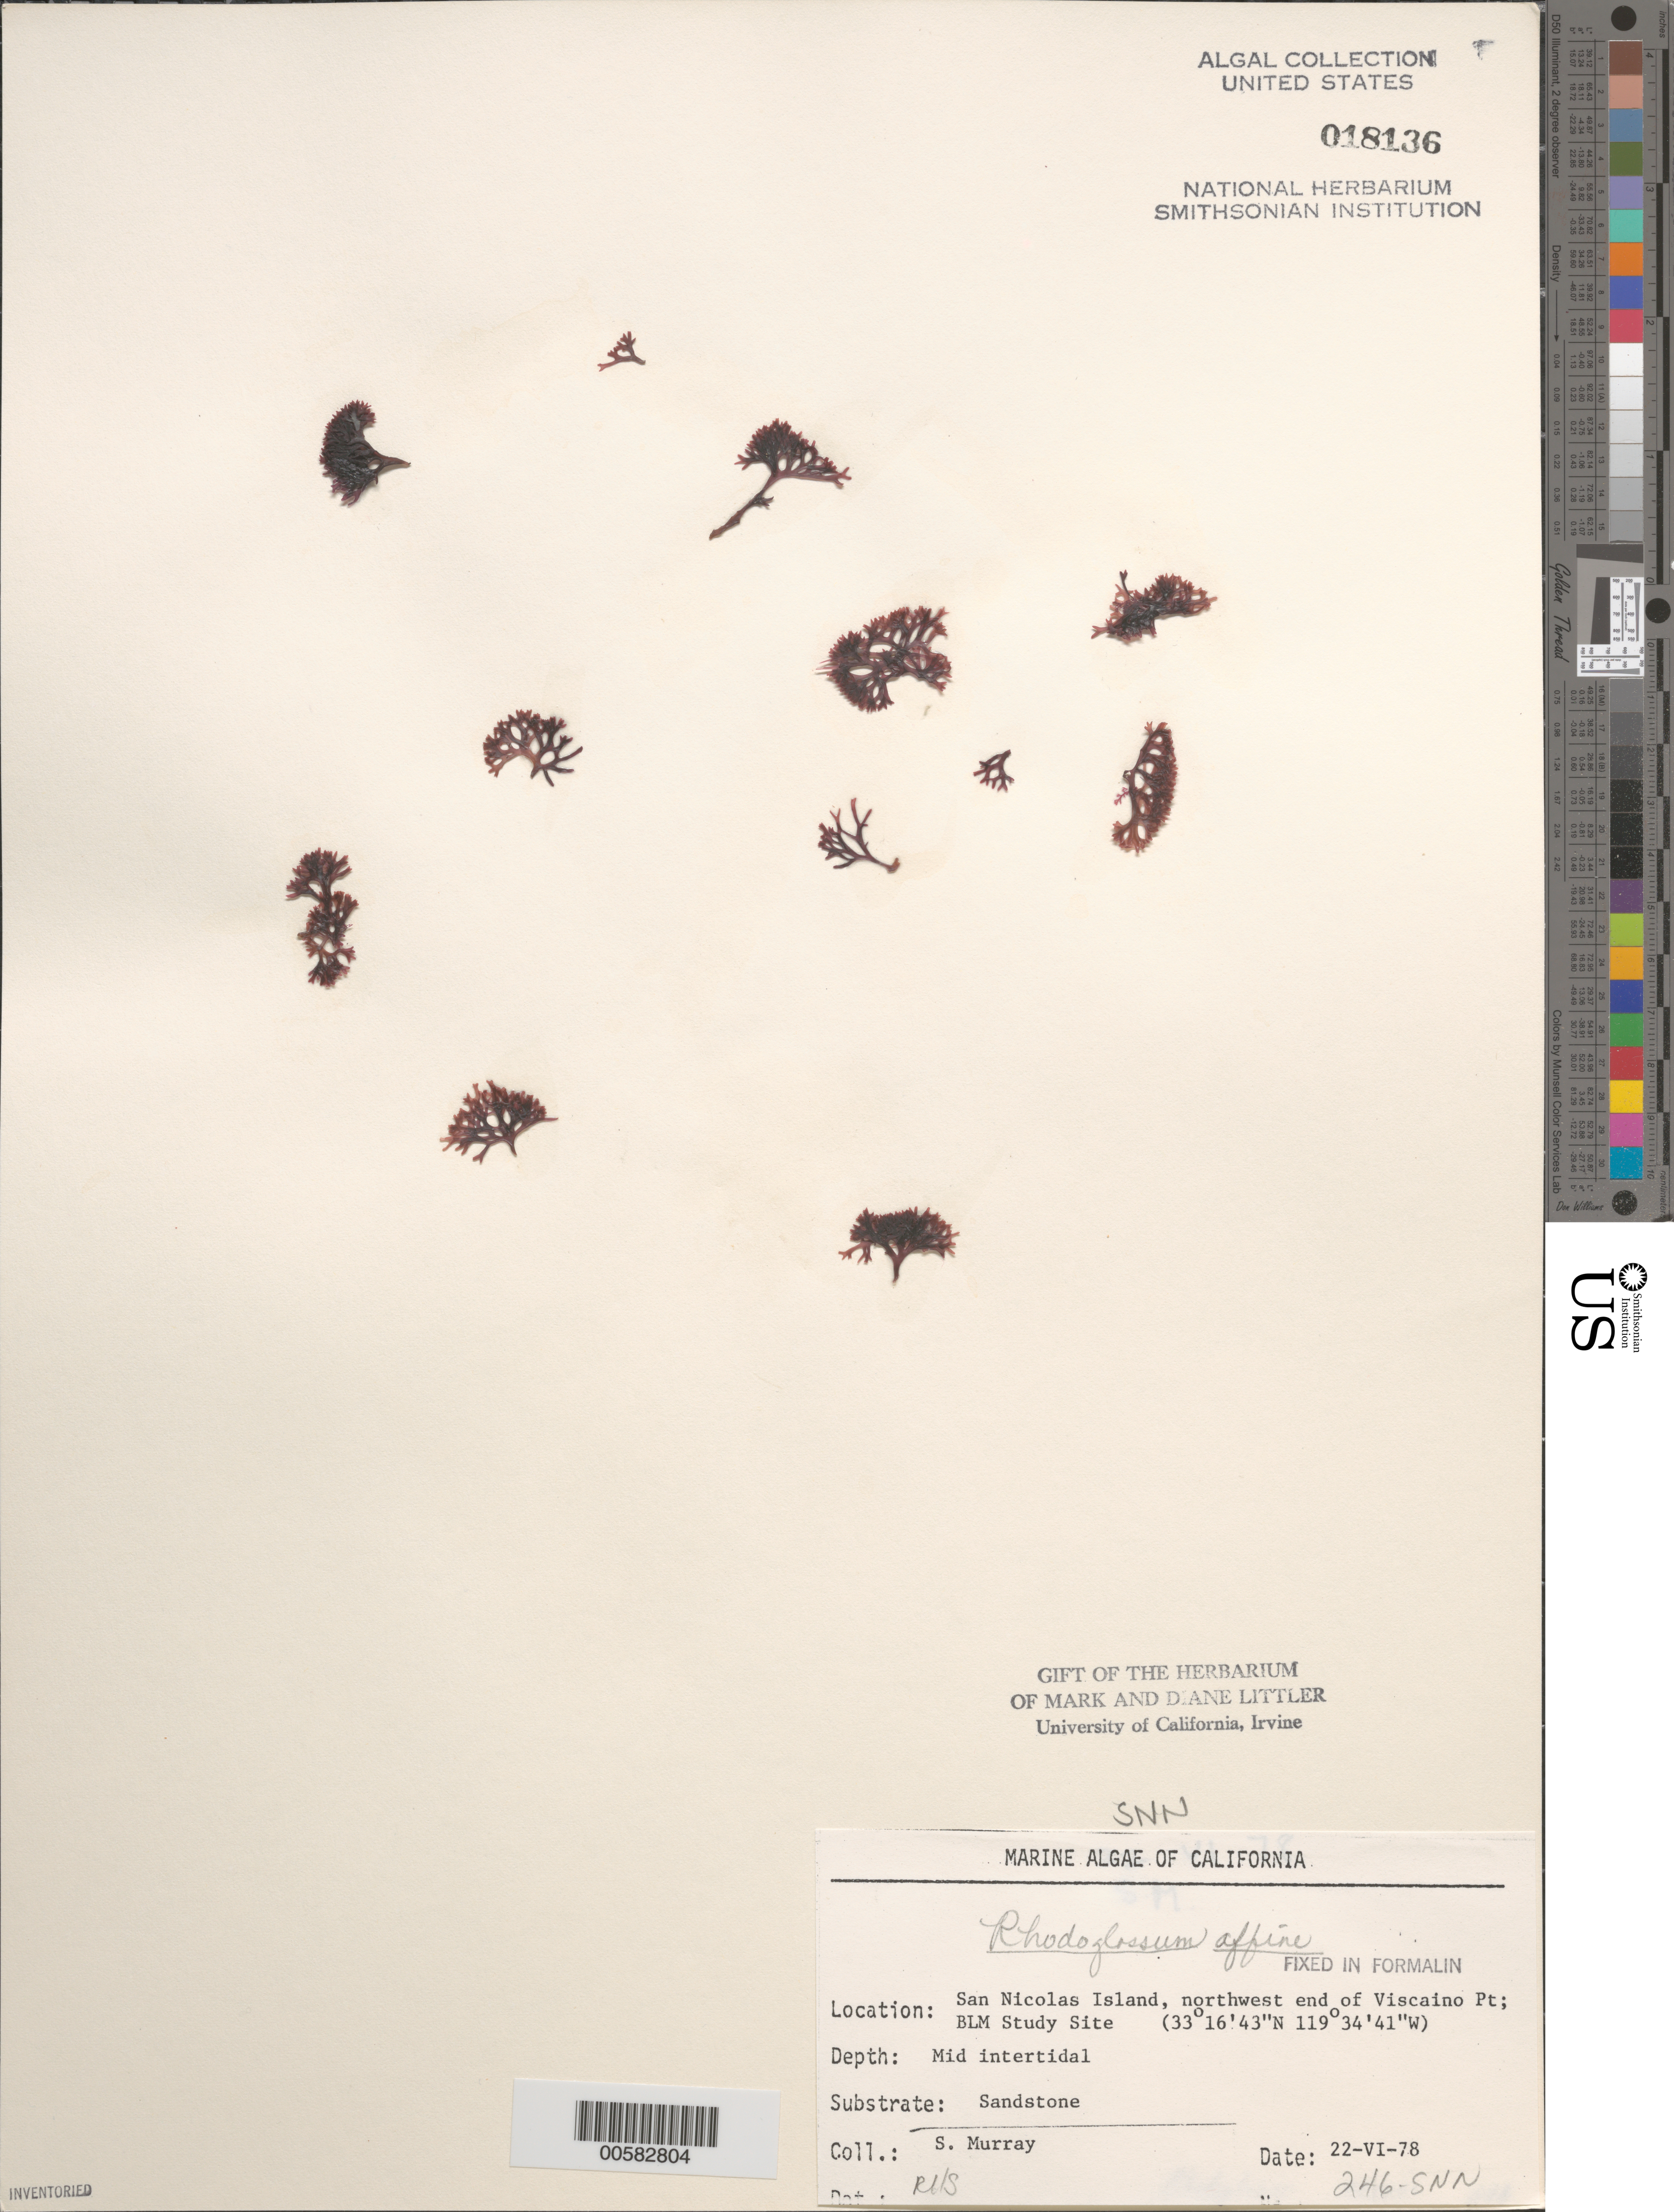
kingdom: Plantae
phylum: Rhodophyta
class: Florideophyceae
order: Gigartinales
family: Gigartinaceae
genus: Mazzaella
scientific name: Mazzaella affinis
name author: (Harvey) Fredericq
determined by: Algae name updating Project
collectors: S. N. Murray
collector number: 246-snn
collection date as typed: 22 Jun 1978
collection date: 1978-06-22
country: United States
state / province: California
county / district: Ventura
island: San Nicolas Island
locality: Viscaino Point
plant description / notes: BLM-SOCALBIGHT Rocky Intertidal Survey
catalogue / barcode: US 18136